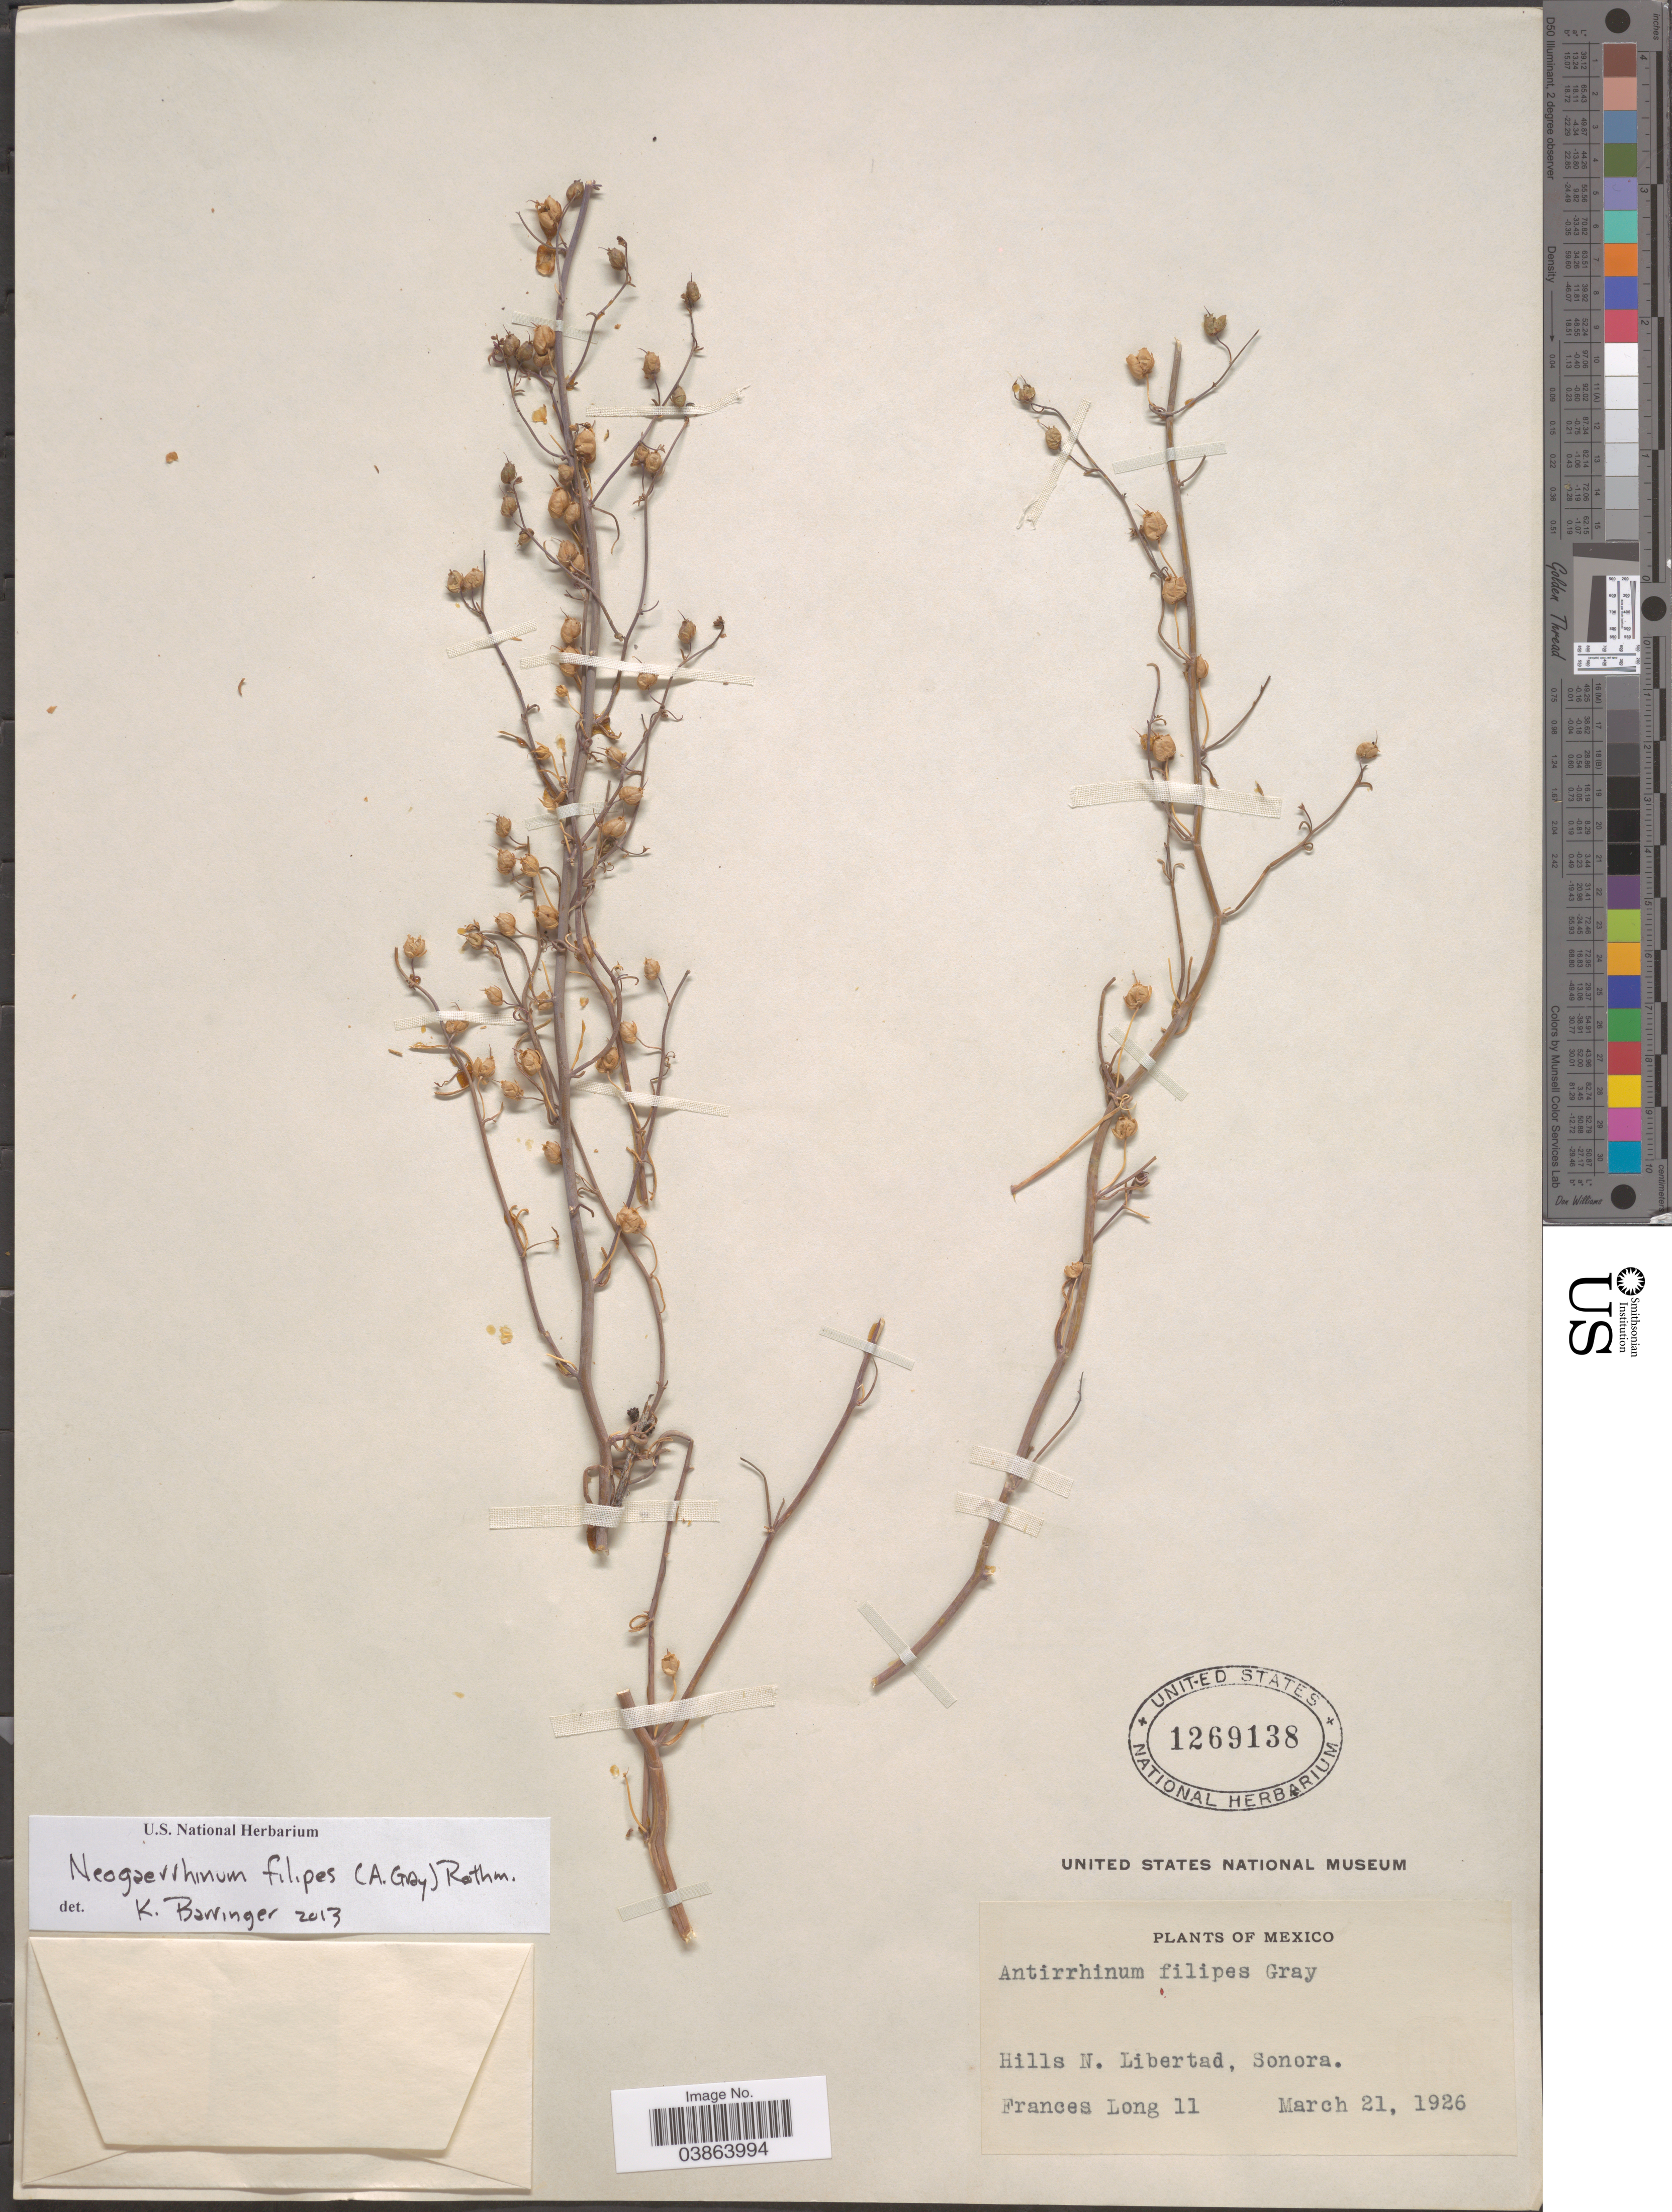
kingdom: Plantae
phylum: Tracheophyta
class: Magnoliopsida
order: Lamiales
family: Plantaginaceae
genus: Neogaerrhinum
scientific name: Neogaerrhinum filipes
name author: (A. Gray) Rothm.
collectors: F. Long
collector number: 11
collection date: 1926-03-21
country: Mexico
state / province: Sonora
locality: Hills N. Libertad.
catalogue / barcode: US 1269138